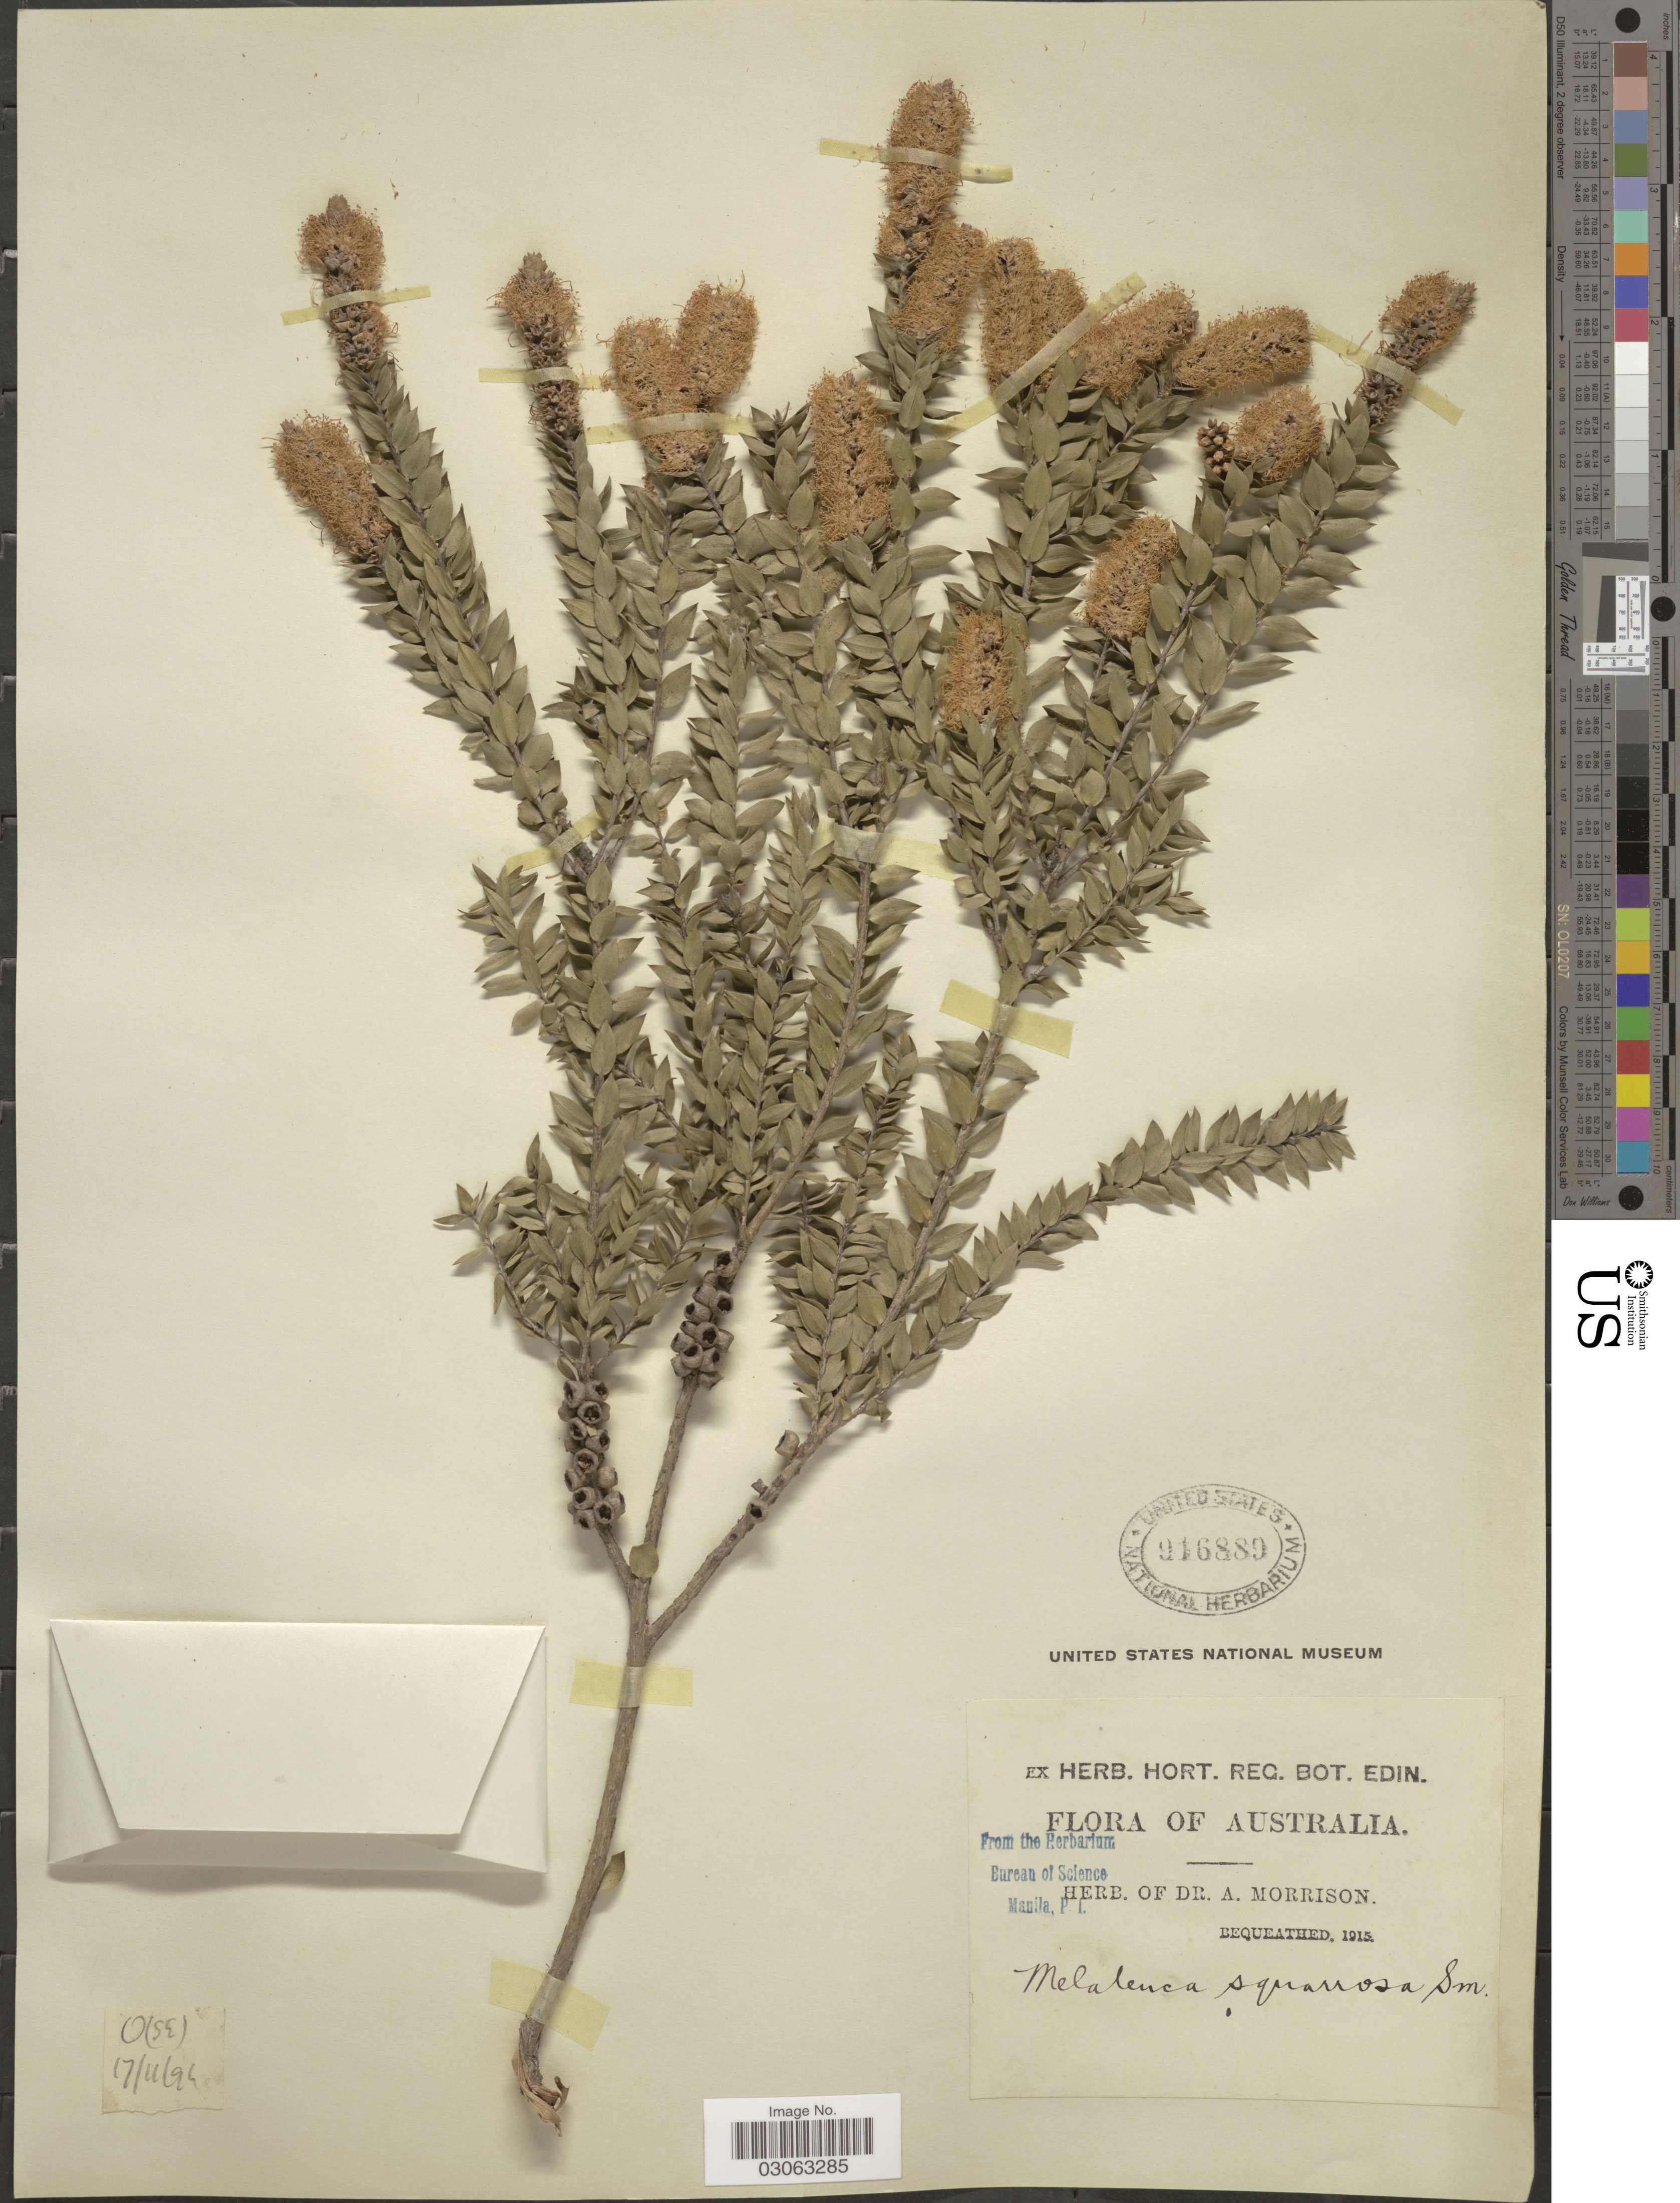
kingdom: Plantae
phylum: Tracheophyta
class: Magnoliopsida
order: Myrtales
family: Myrtaceae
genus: Melaleuca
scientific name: Melaleuca squarrosa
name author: Sm.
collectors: ex herb. Dr. A. Morrison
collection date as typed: Transcribed d/m/y: 17/11/94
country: Australia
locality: O(SE).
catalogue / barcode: US 916889